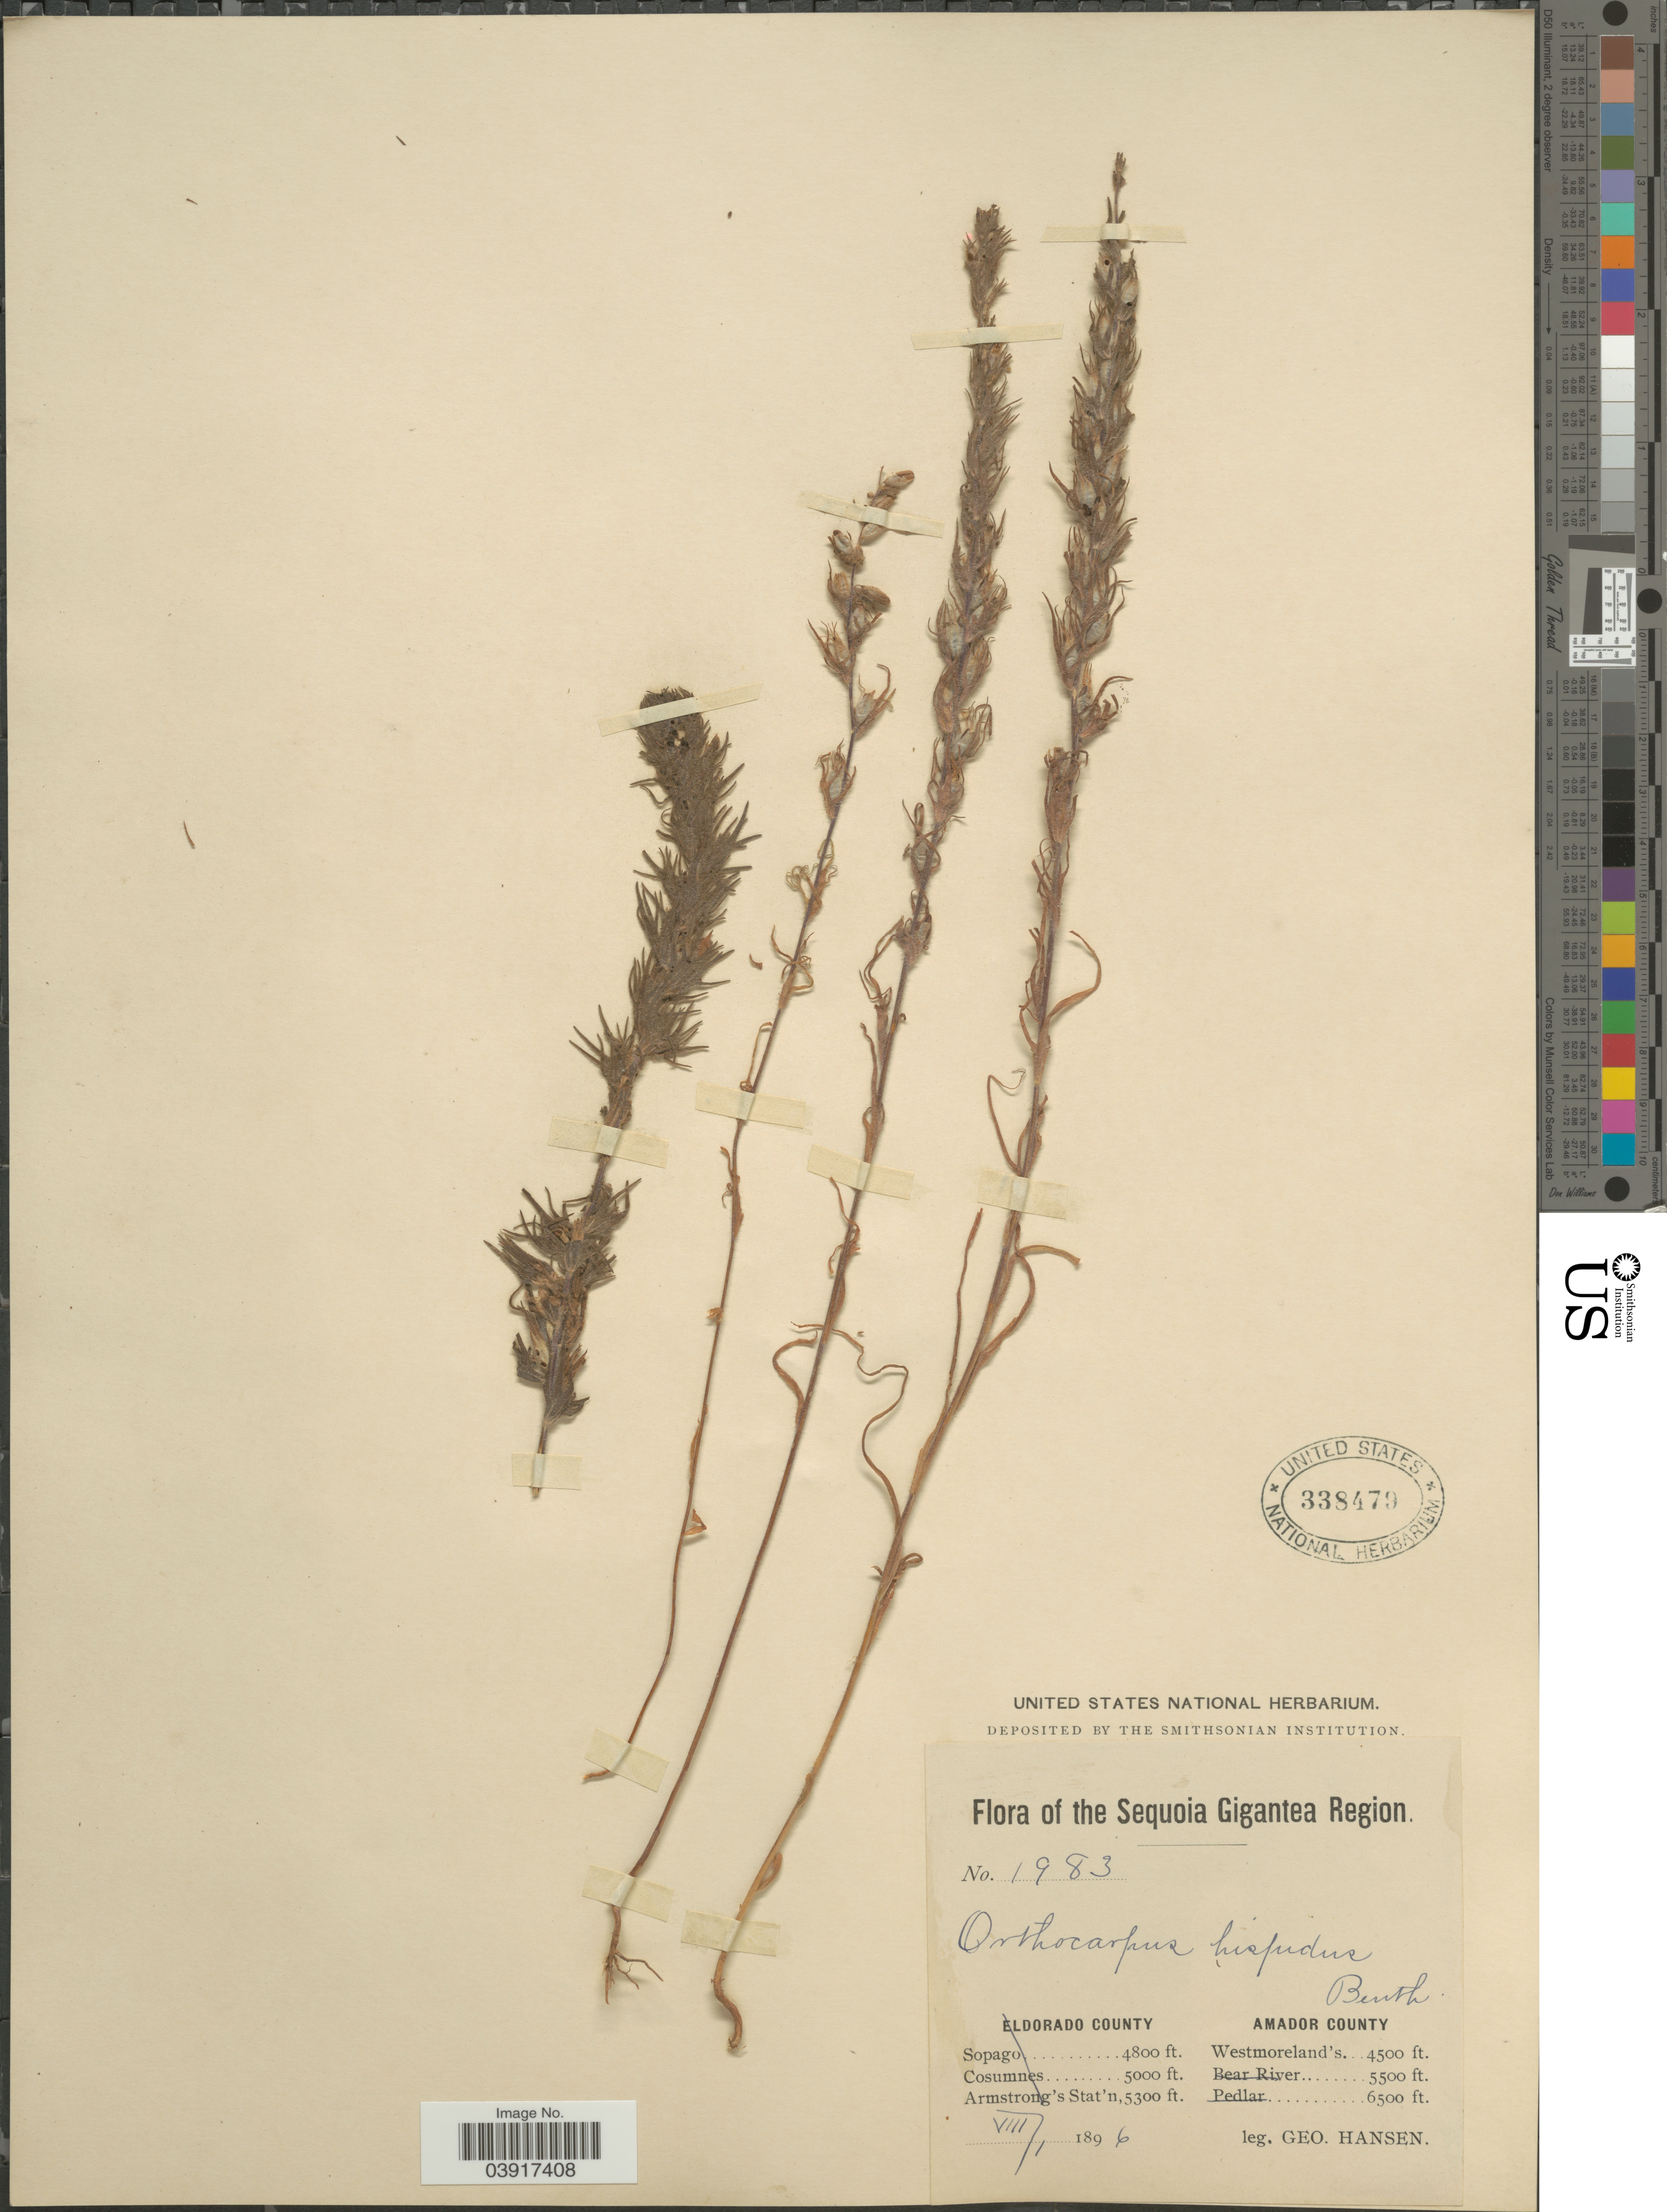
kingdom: Plantae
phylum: Tracheophyta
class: Magnoliopsida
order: Lamiales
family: Orobanchaceae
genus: Orthocarpus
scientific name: Orthocarpus hispidus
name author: Benth.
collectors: G. Hansen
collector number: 1983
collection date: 1896-08-01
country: United States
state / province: California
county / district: Amador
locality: Sequoia Gigantea Region. Amador County. Westmoreland's.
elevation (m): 1372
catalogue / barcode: US 338479